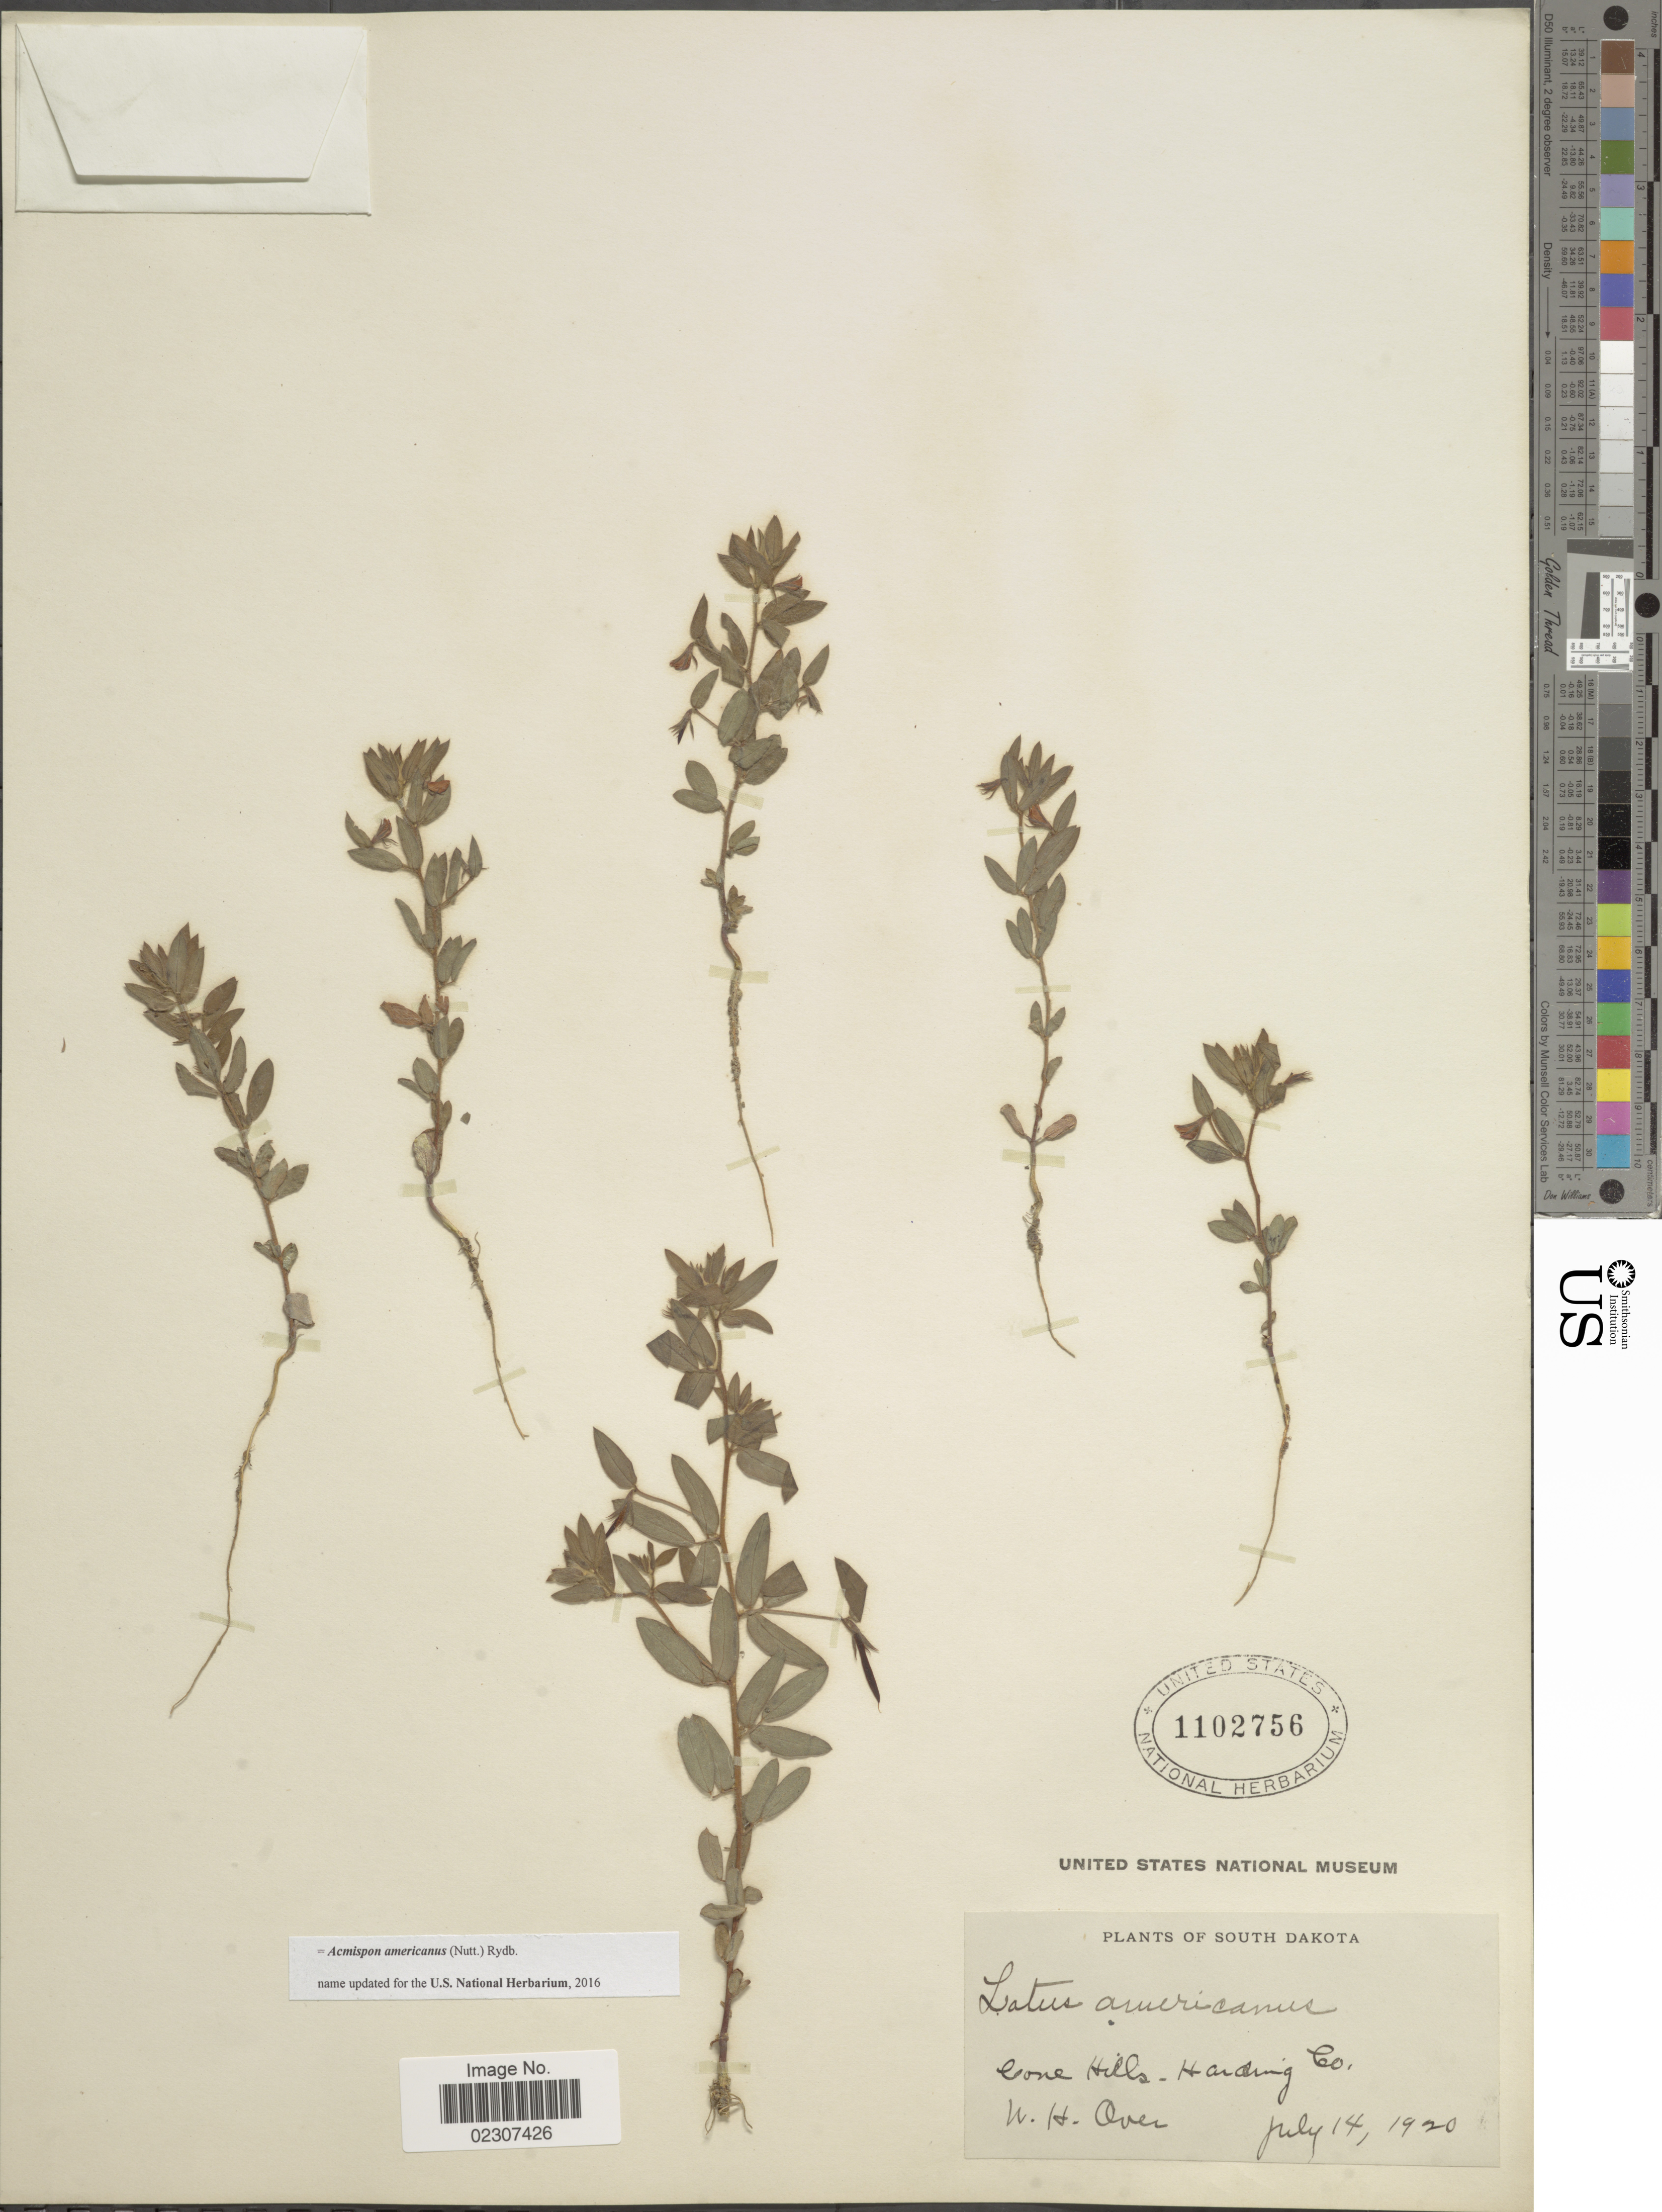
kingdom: Plantae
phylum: Tracheophyta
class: Magnoliopsida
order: Fabales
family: Fabaceae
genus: Acmispon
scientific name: Acmispon americanus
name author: (Nutt.) Rydb.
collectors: W. Over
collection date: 1920-07-14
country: United States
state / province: South Dakota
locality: South Dakota, Cone Hills - Harding Co.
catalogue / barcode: US 1102756